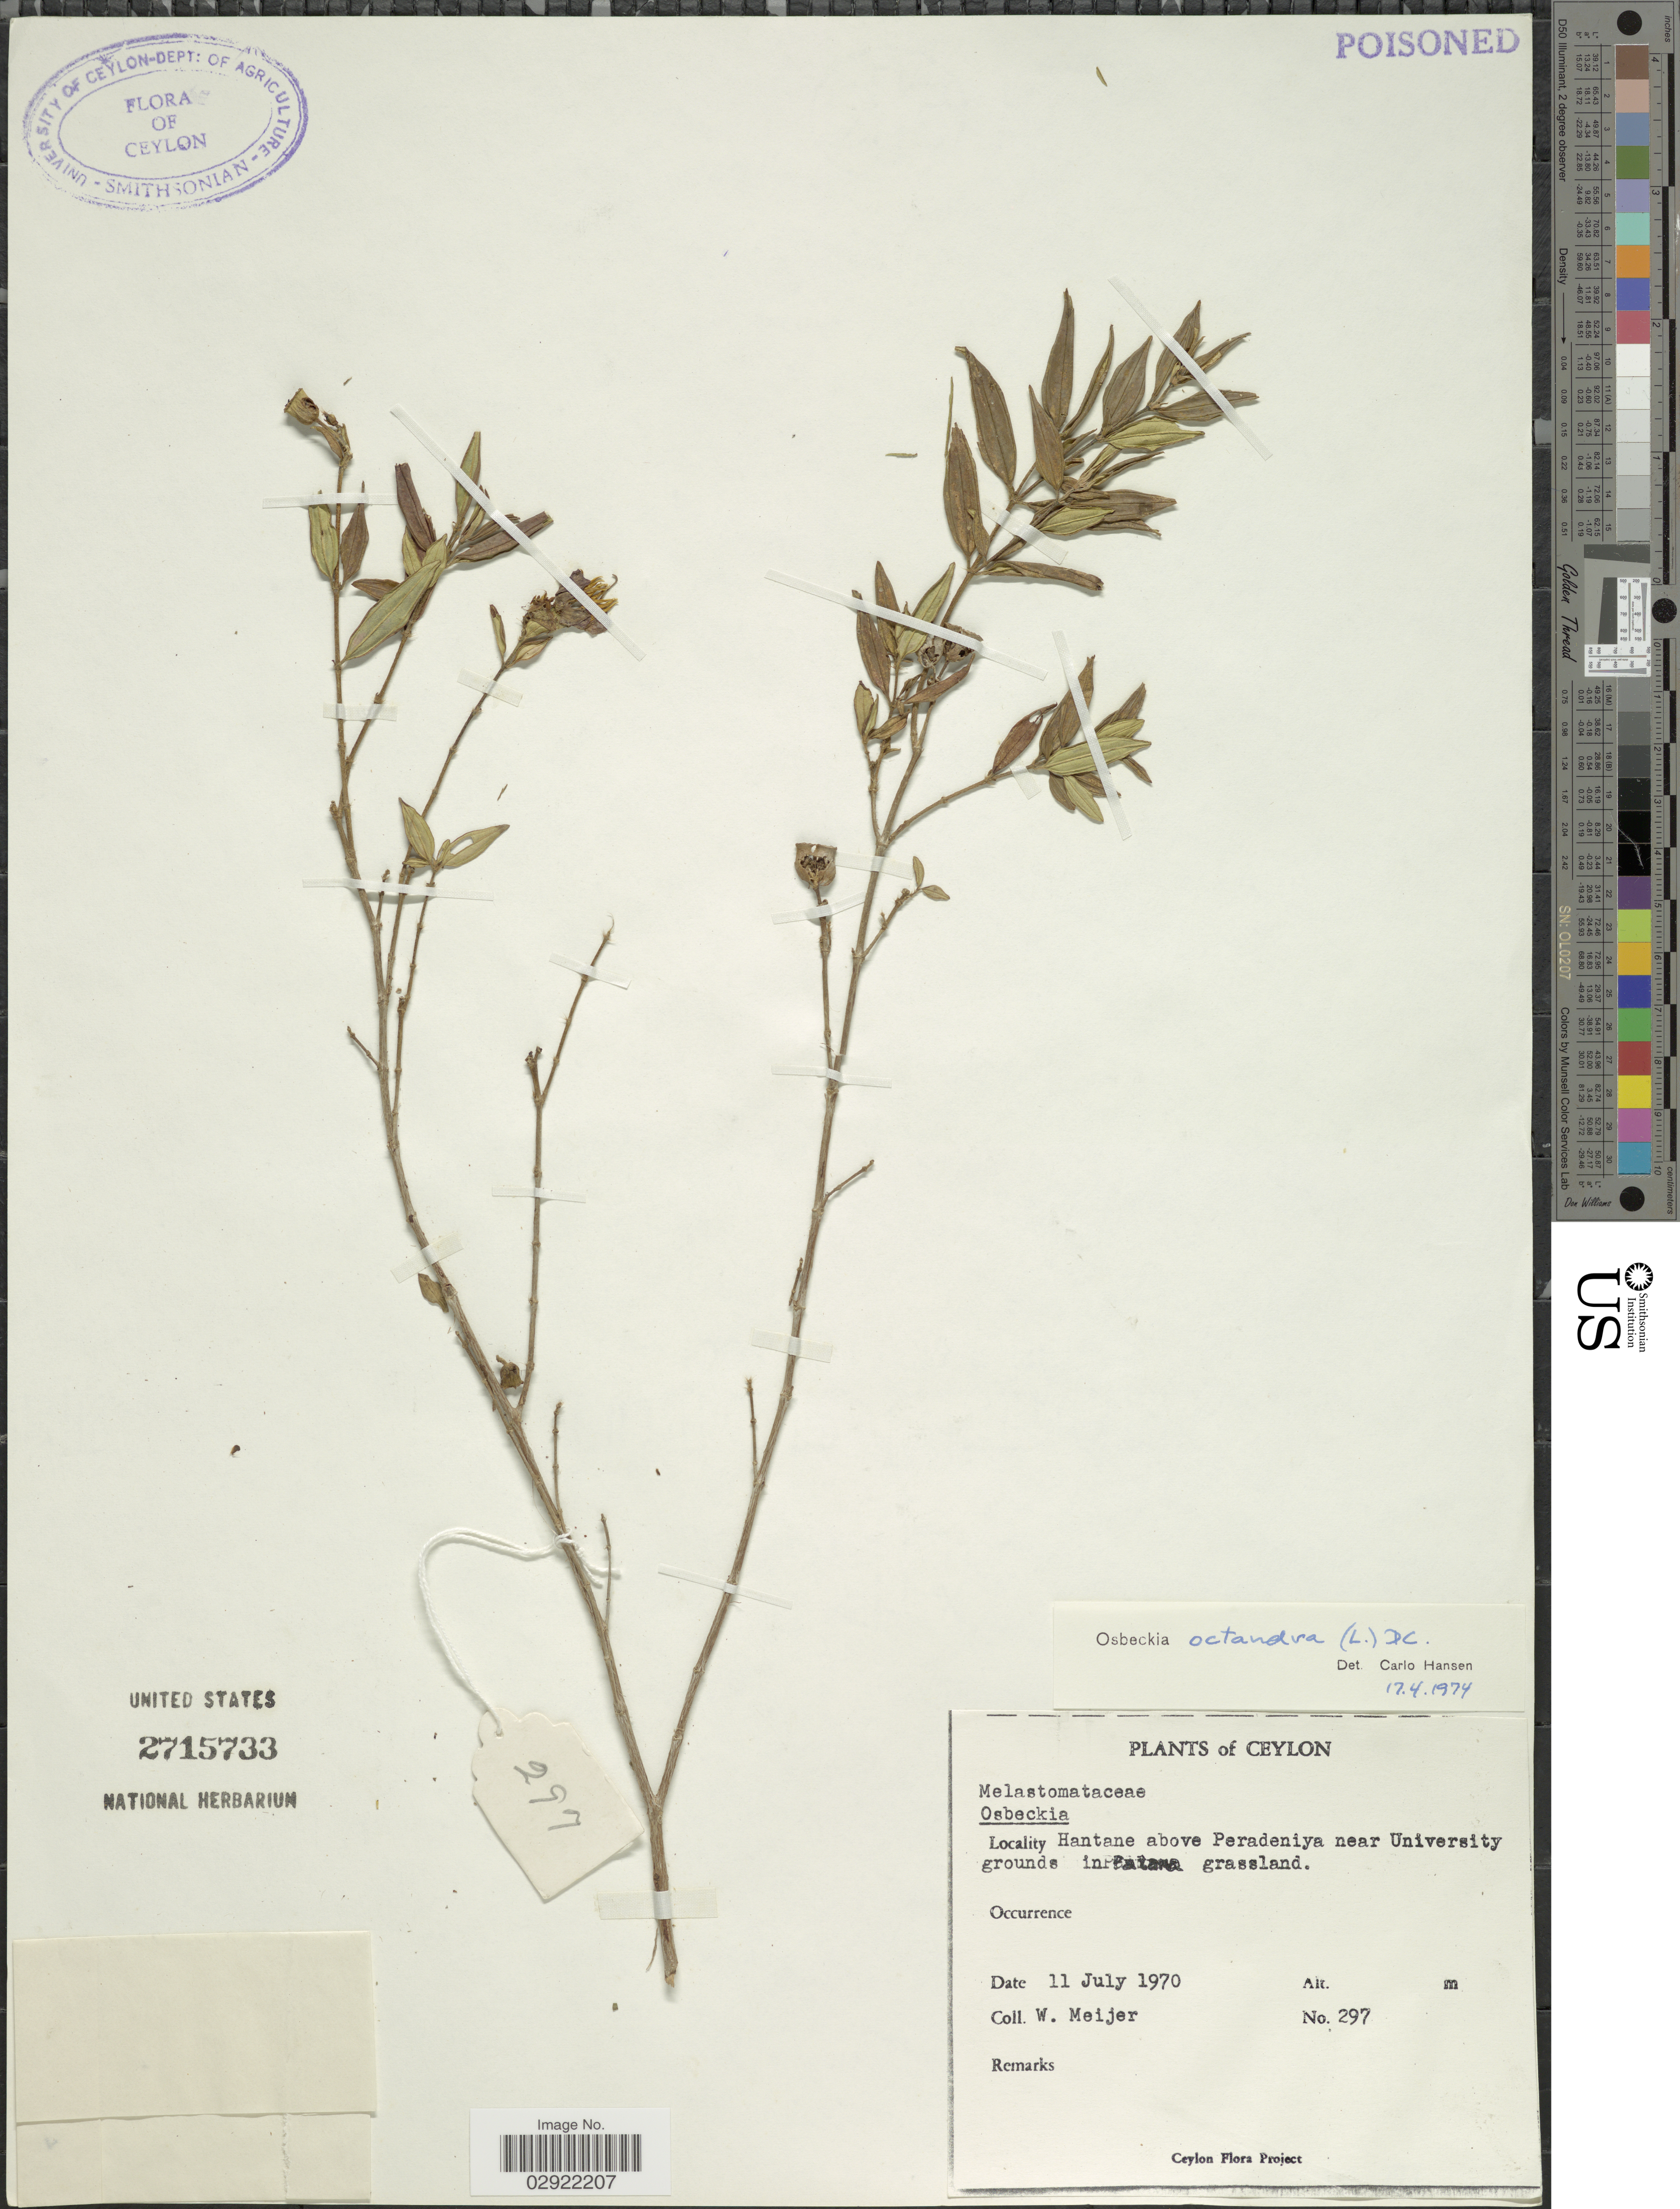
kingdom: Plantae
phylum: Tracheophyta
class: Magnoliopsida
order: Myrtales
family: Melastomataceae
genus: Osbeckia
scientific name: Osbeckia octandra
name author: DC.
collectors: W. Meijer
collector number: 297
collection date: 1970-07-11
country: Sri Lanka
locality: Hantane above Peradeniya near University grounds in Patana grassland.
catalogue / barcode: US 2715733